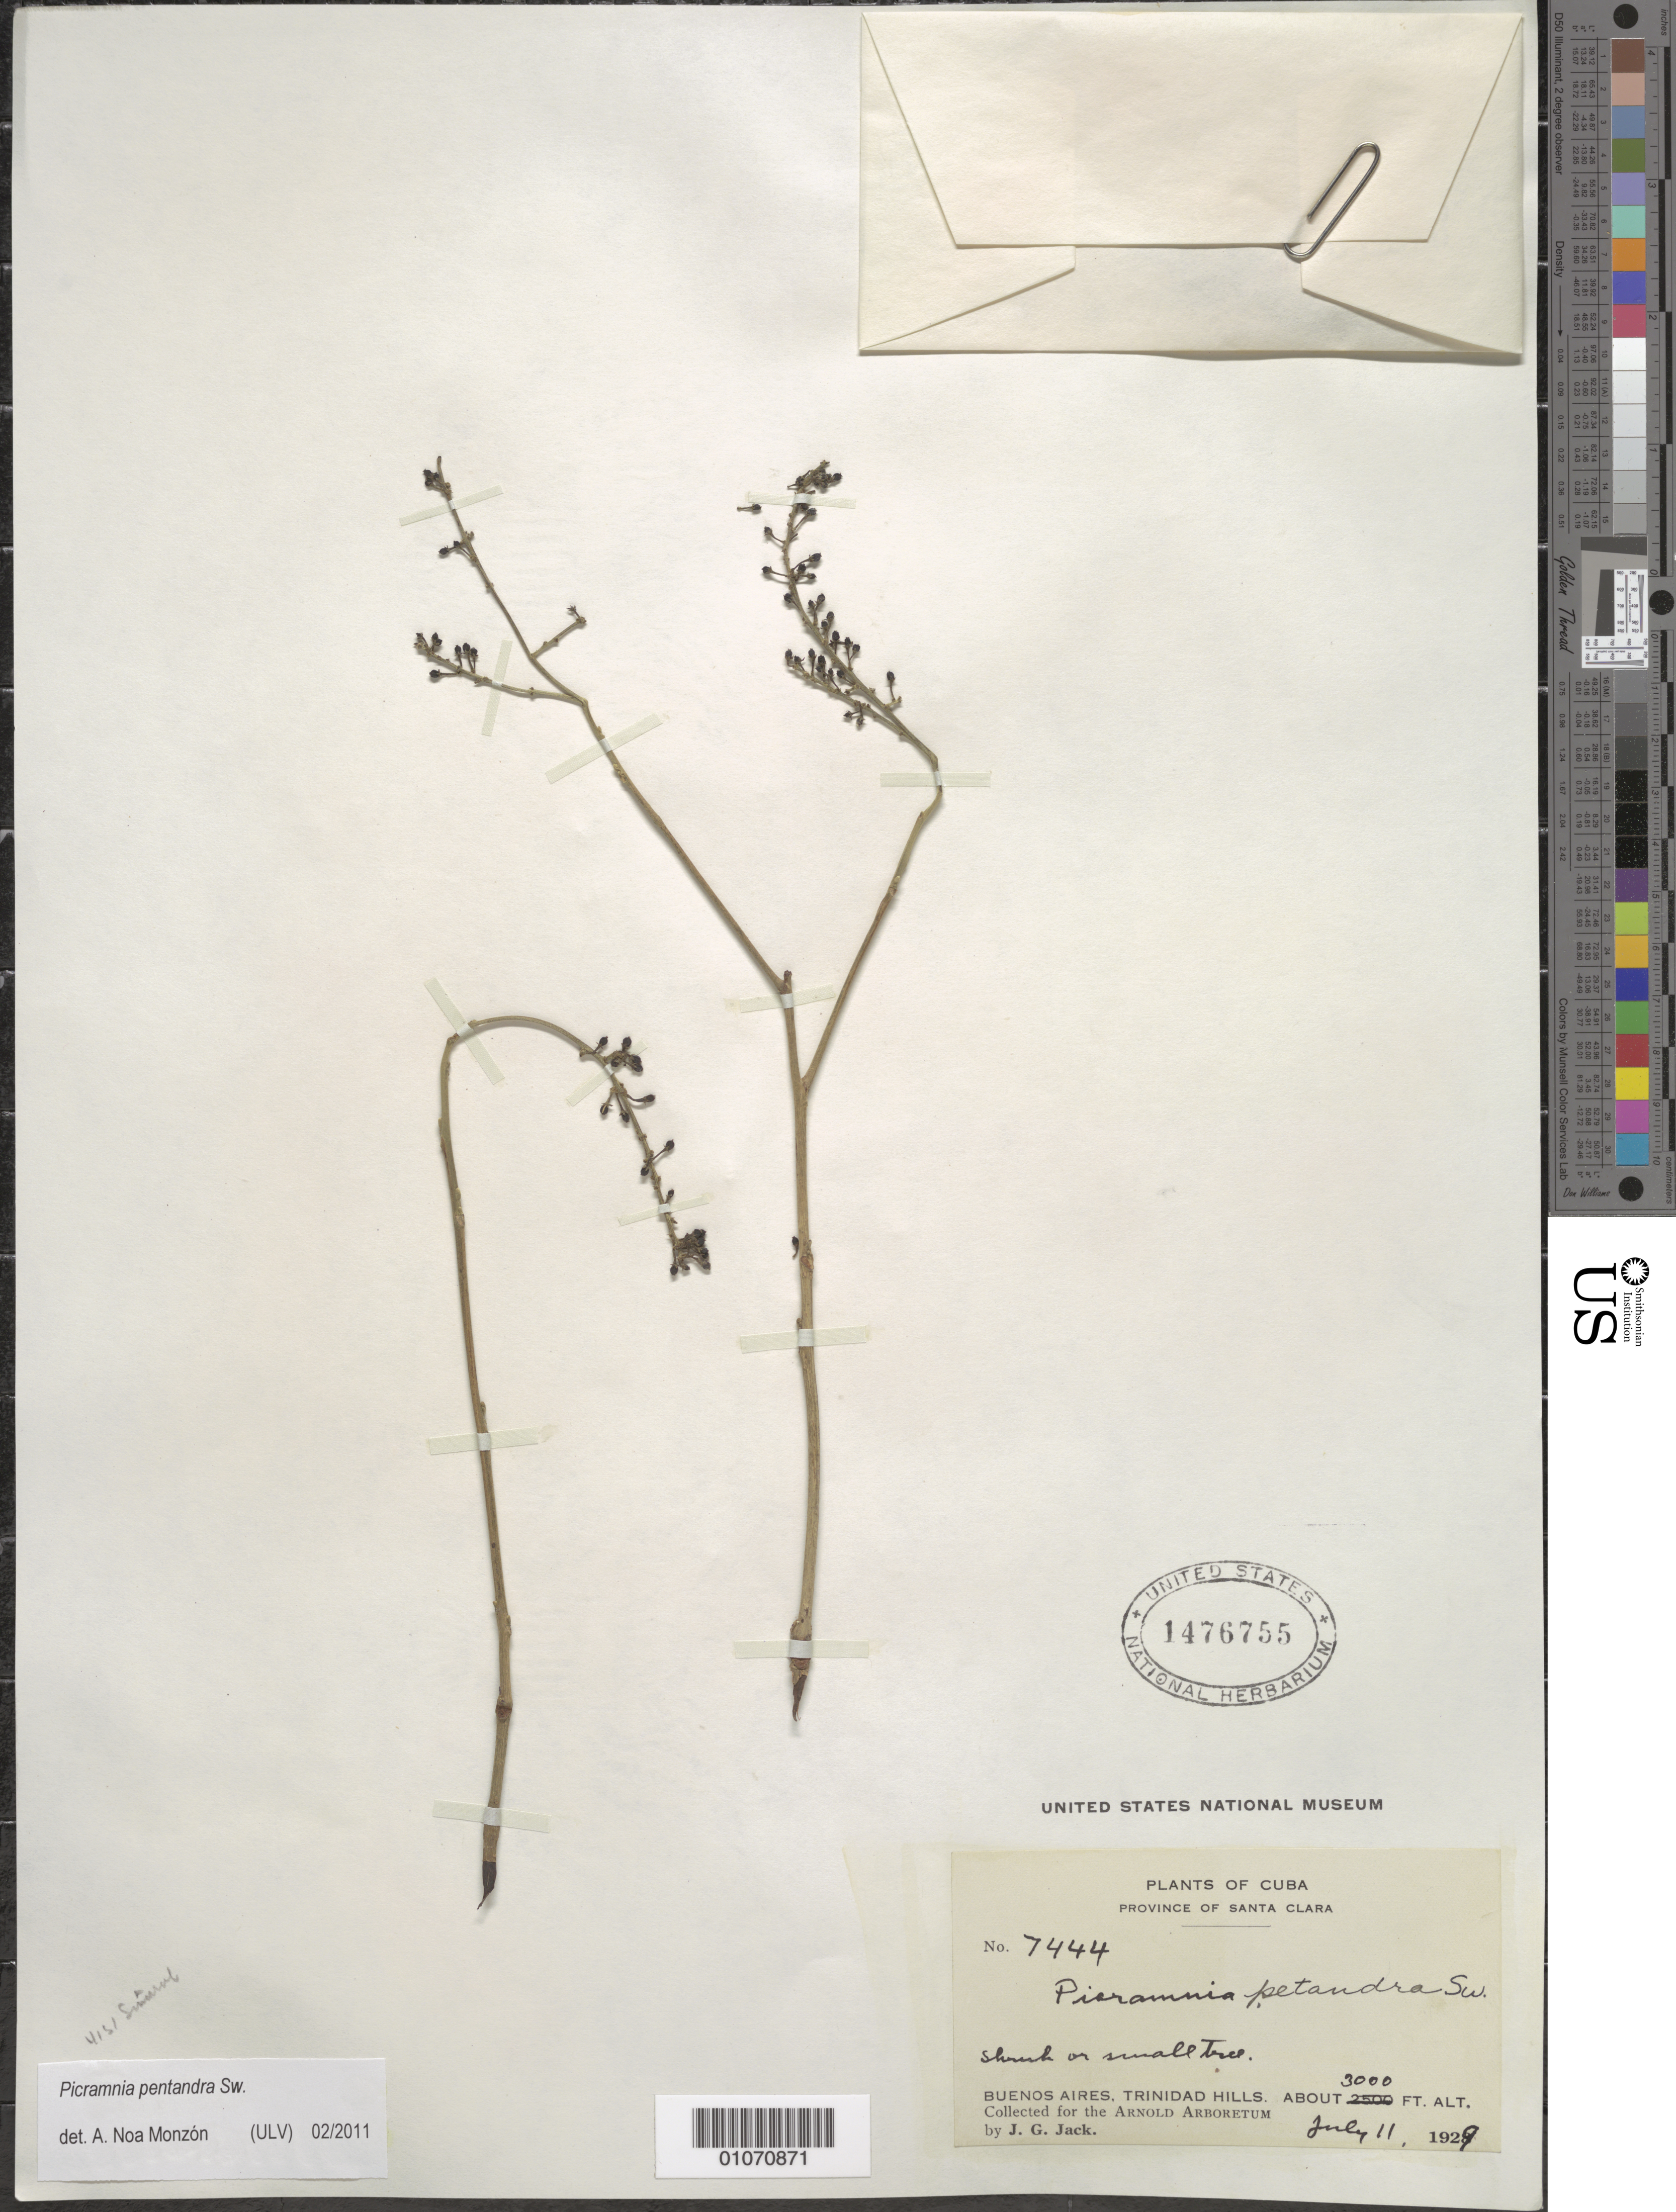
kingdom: Plantae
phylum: Tracheophyta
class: Magnoliopsida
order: Picramniales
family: Picramniaceae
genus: Picramnia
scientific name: Picramnia pentandra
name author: Sw.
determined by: Noa Monzón, A.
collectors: J. G. Jack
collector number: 7444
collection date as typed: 11 Jul 1929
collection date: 1929-07-11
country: Cuba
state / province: Santa Clara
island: Cuba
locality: Buenos Aires, Trinidad Hills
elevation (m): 914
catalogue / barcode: US 1476755